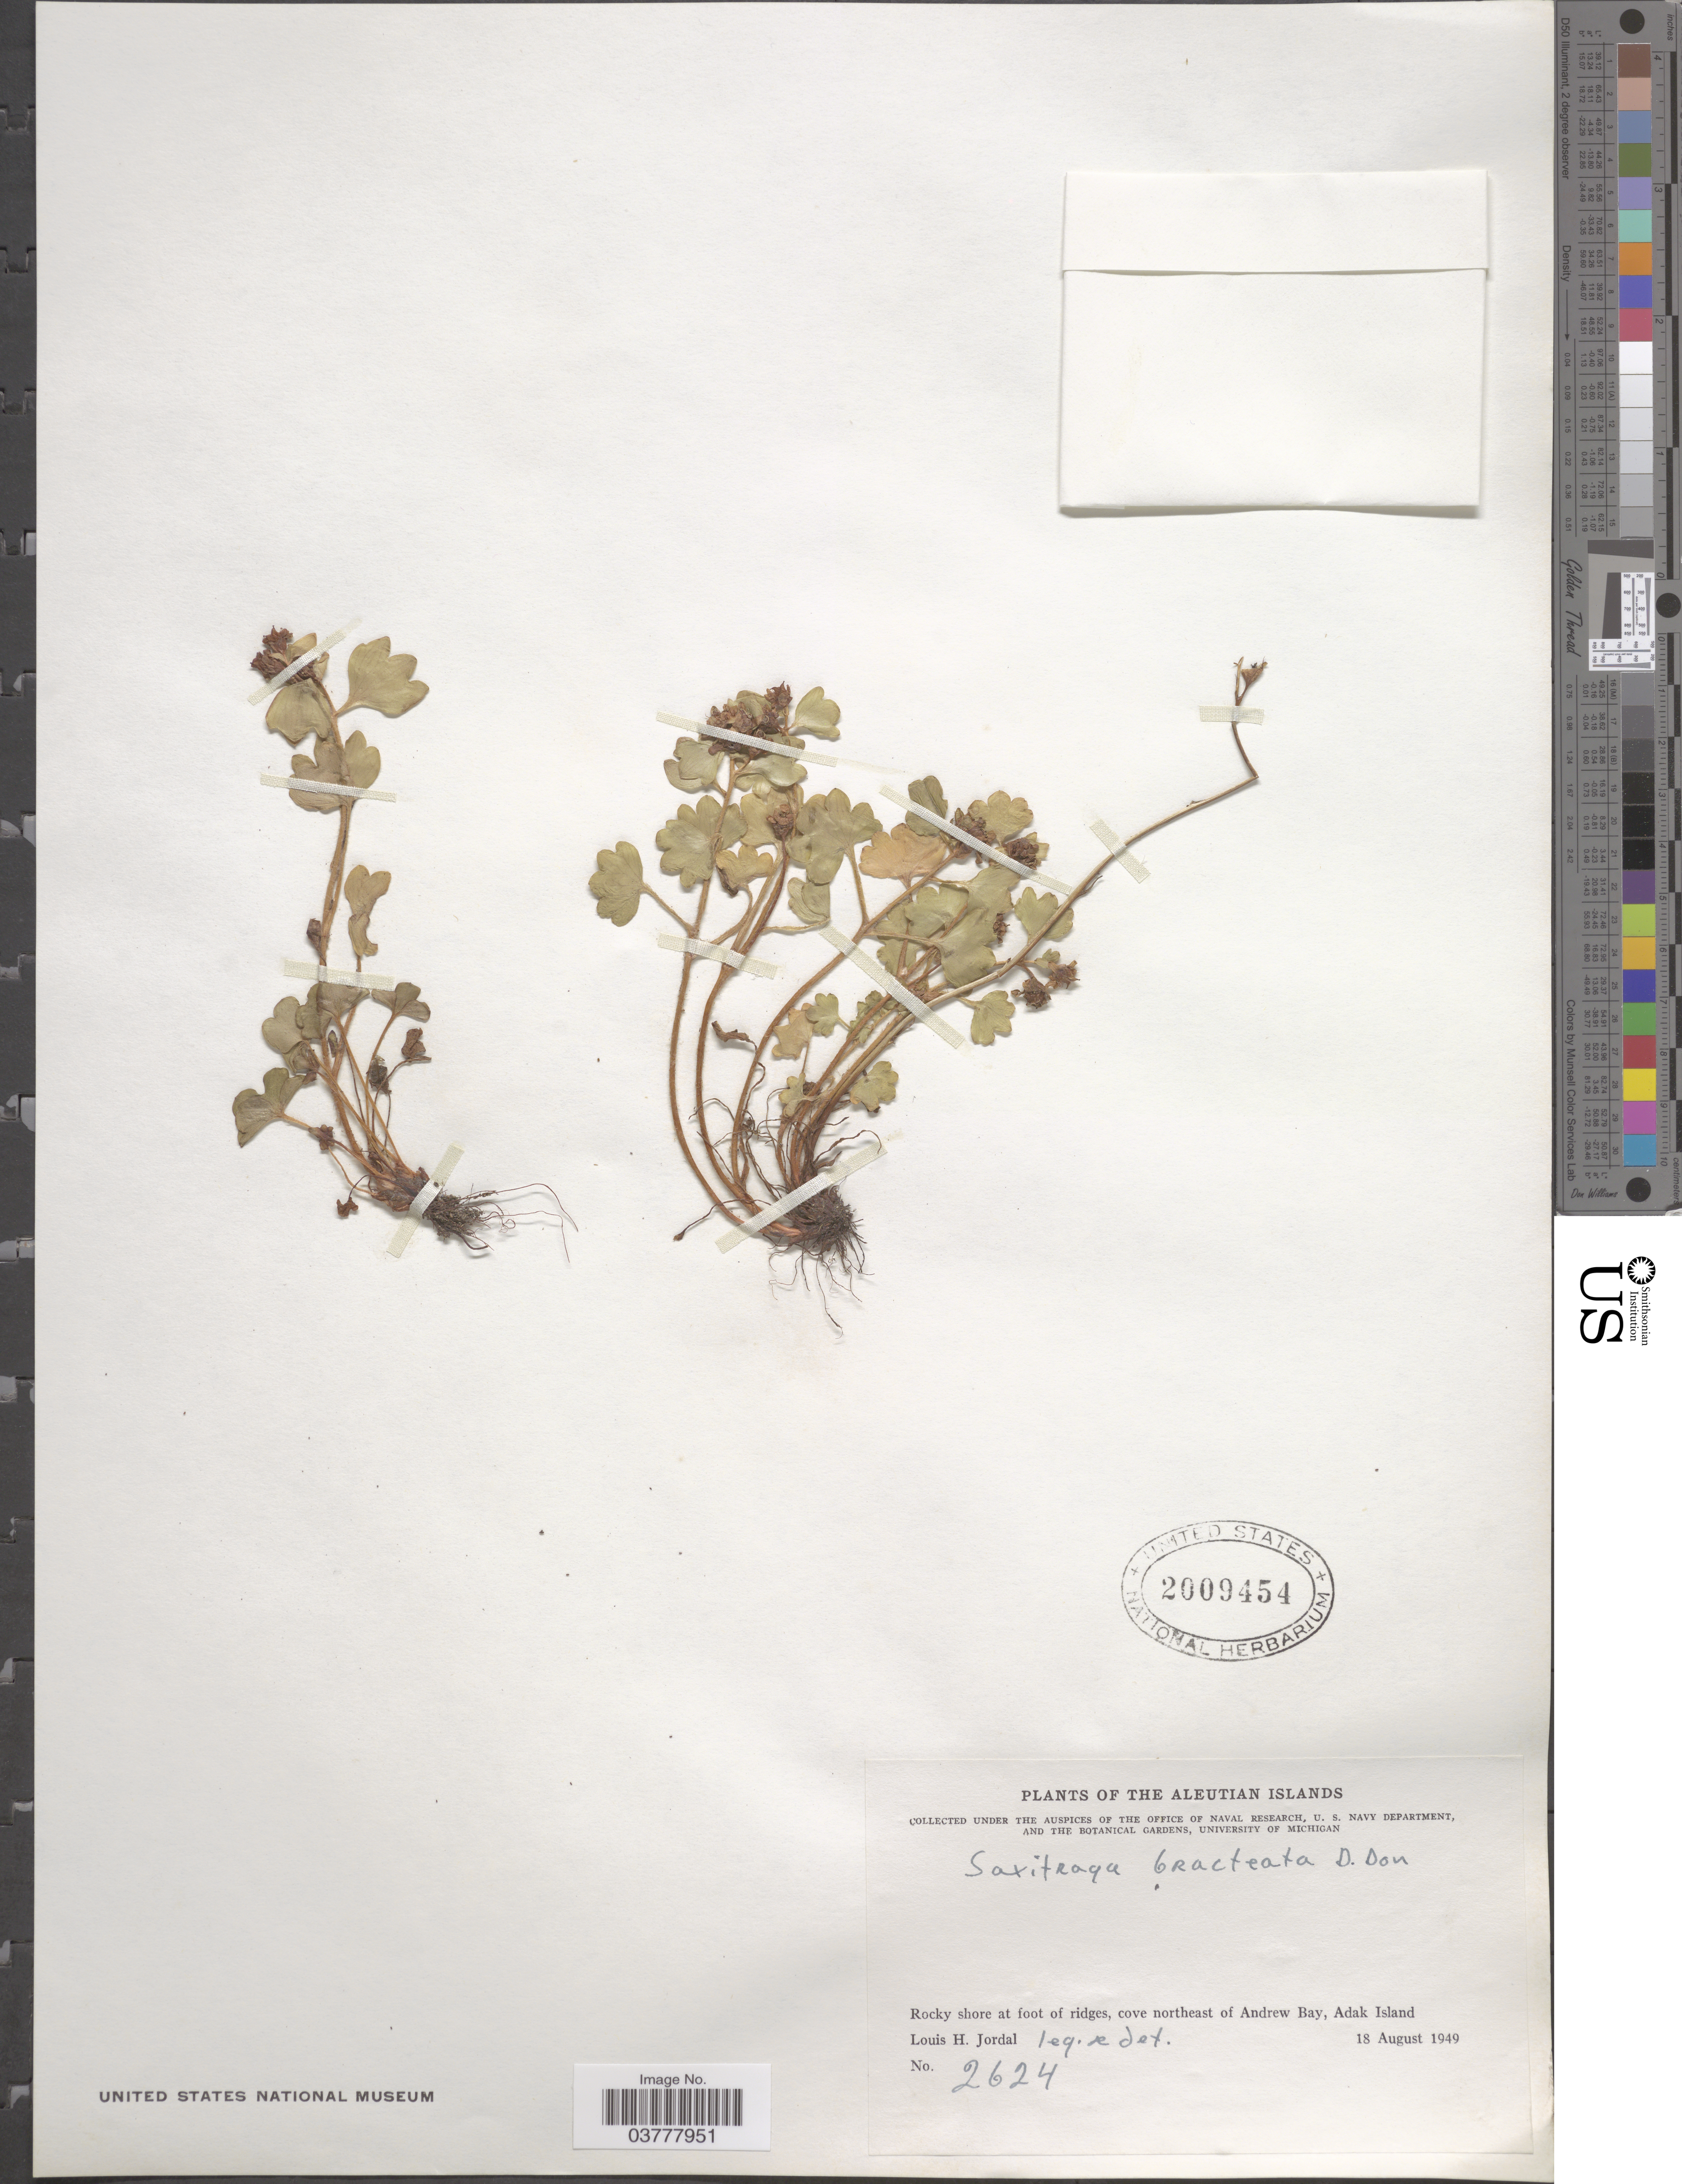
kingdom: Plantae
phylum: Tracheophyta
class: Magnoliopsida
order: Saxifragales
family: Saxifragaceae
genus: Saxifraga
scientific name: Saxifraga bracteata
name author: D. Don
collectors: L. Jordal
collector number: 2624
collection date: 1949-08-18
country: United States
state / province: Alaska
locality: The Aleutian Islands. Rocky shore at foot of ridges, cove northeast of Andrew Bay, Adak Island.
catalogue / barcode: US 2009454